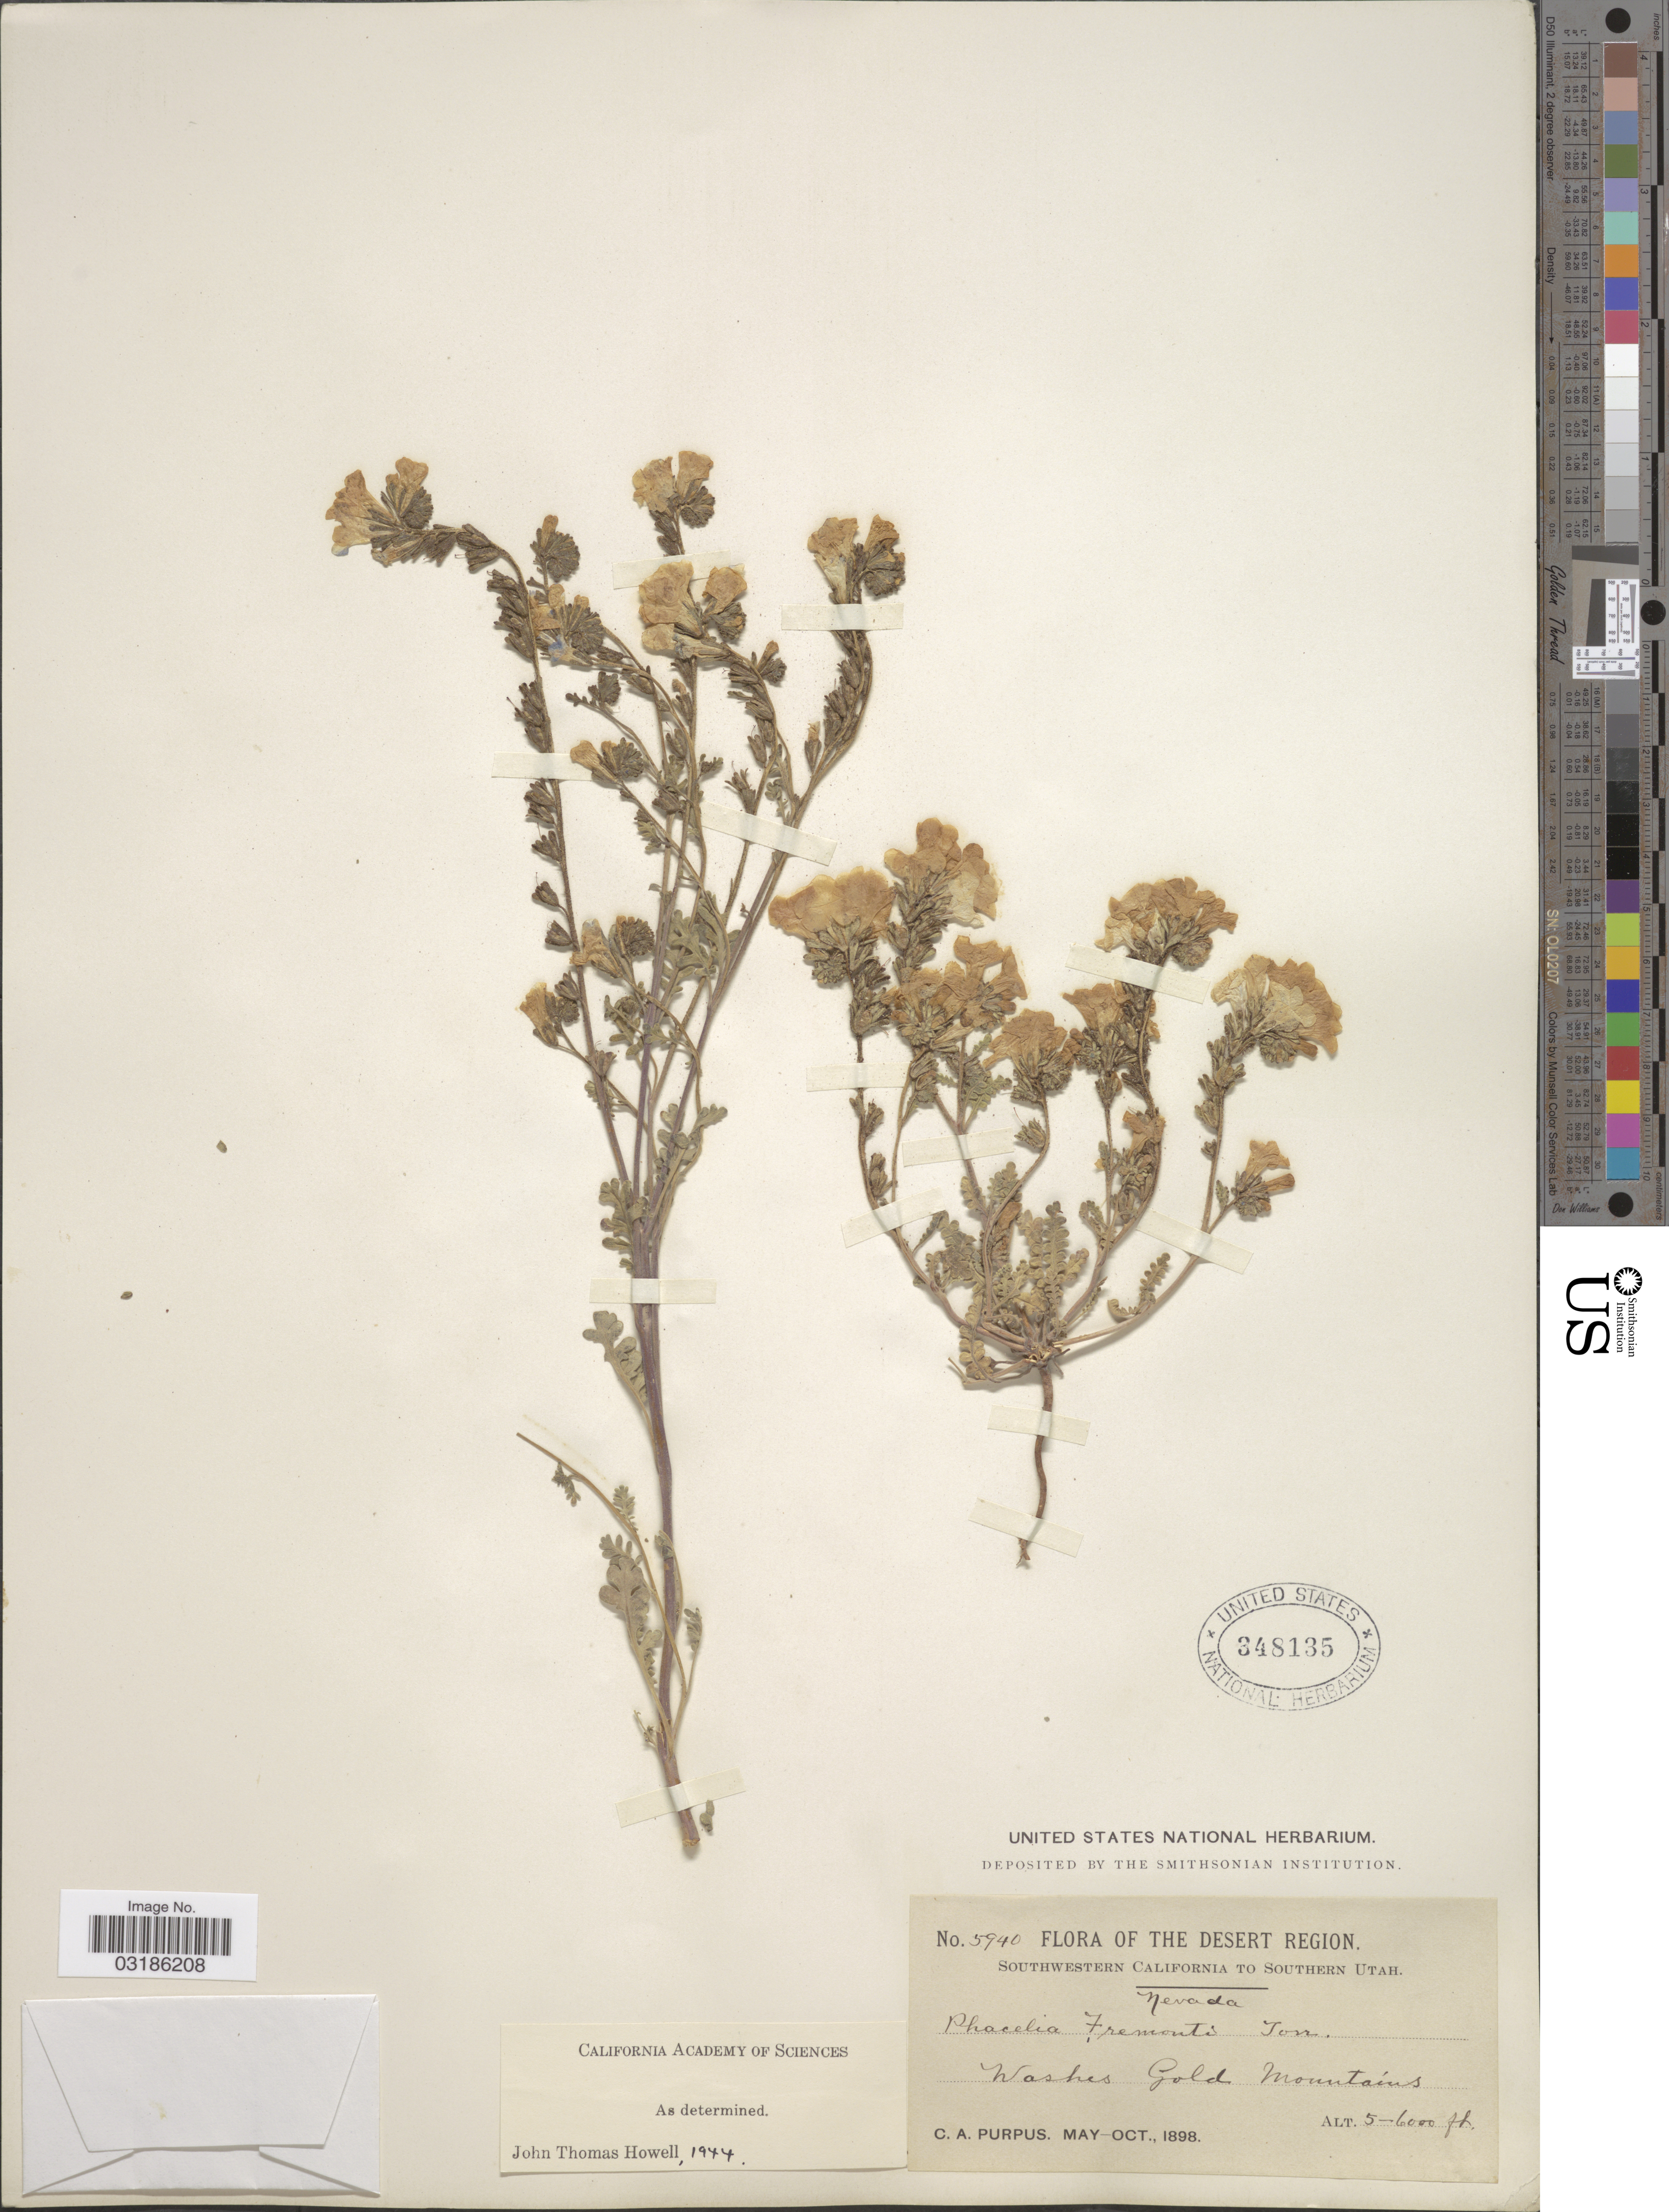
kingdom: Plantae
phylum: Tracheophyta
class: Magnoliopsida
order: Boraginales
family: Hydrophyllaceae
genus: Phacelia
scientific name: Phacelia fremontii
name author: Torr.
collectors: C. A. Purpus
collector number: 5940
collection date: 1898-05/1898-10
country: United States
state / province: Nevada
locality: Washes Gold Mountains. The Desert Region.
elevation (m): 1524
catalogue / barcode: US 348135